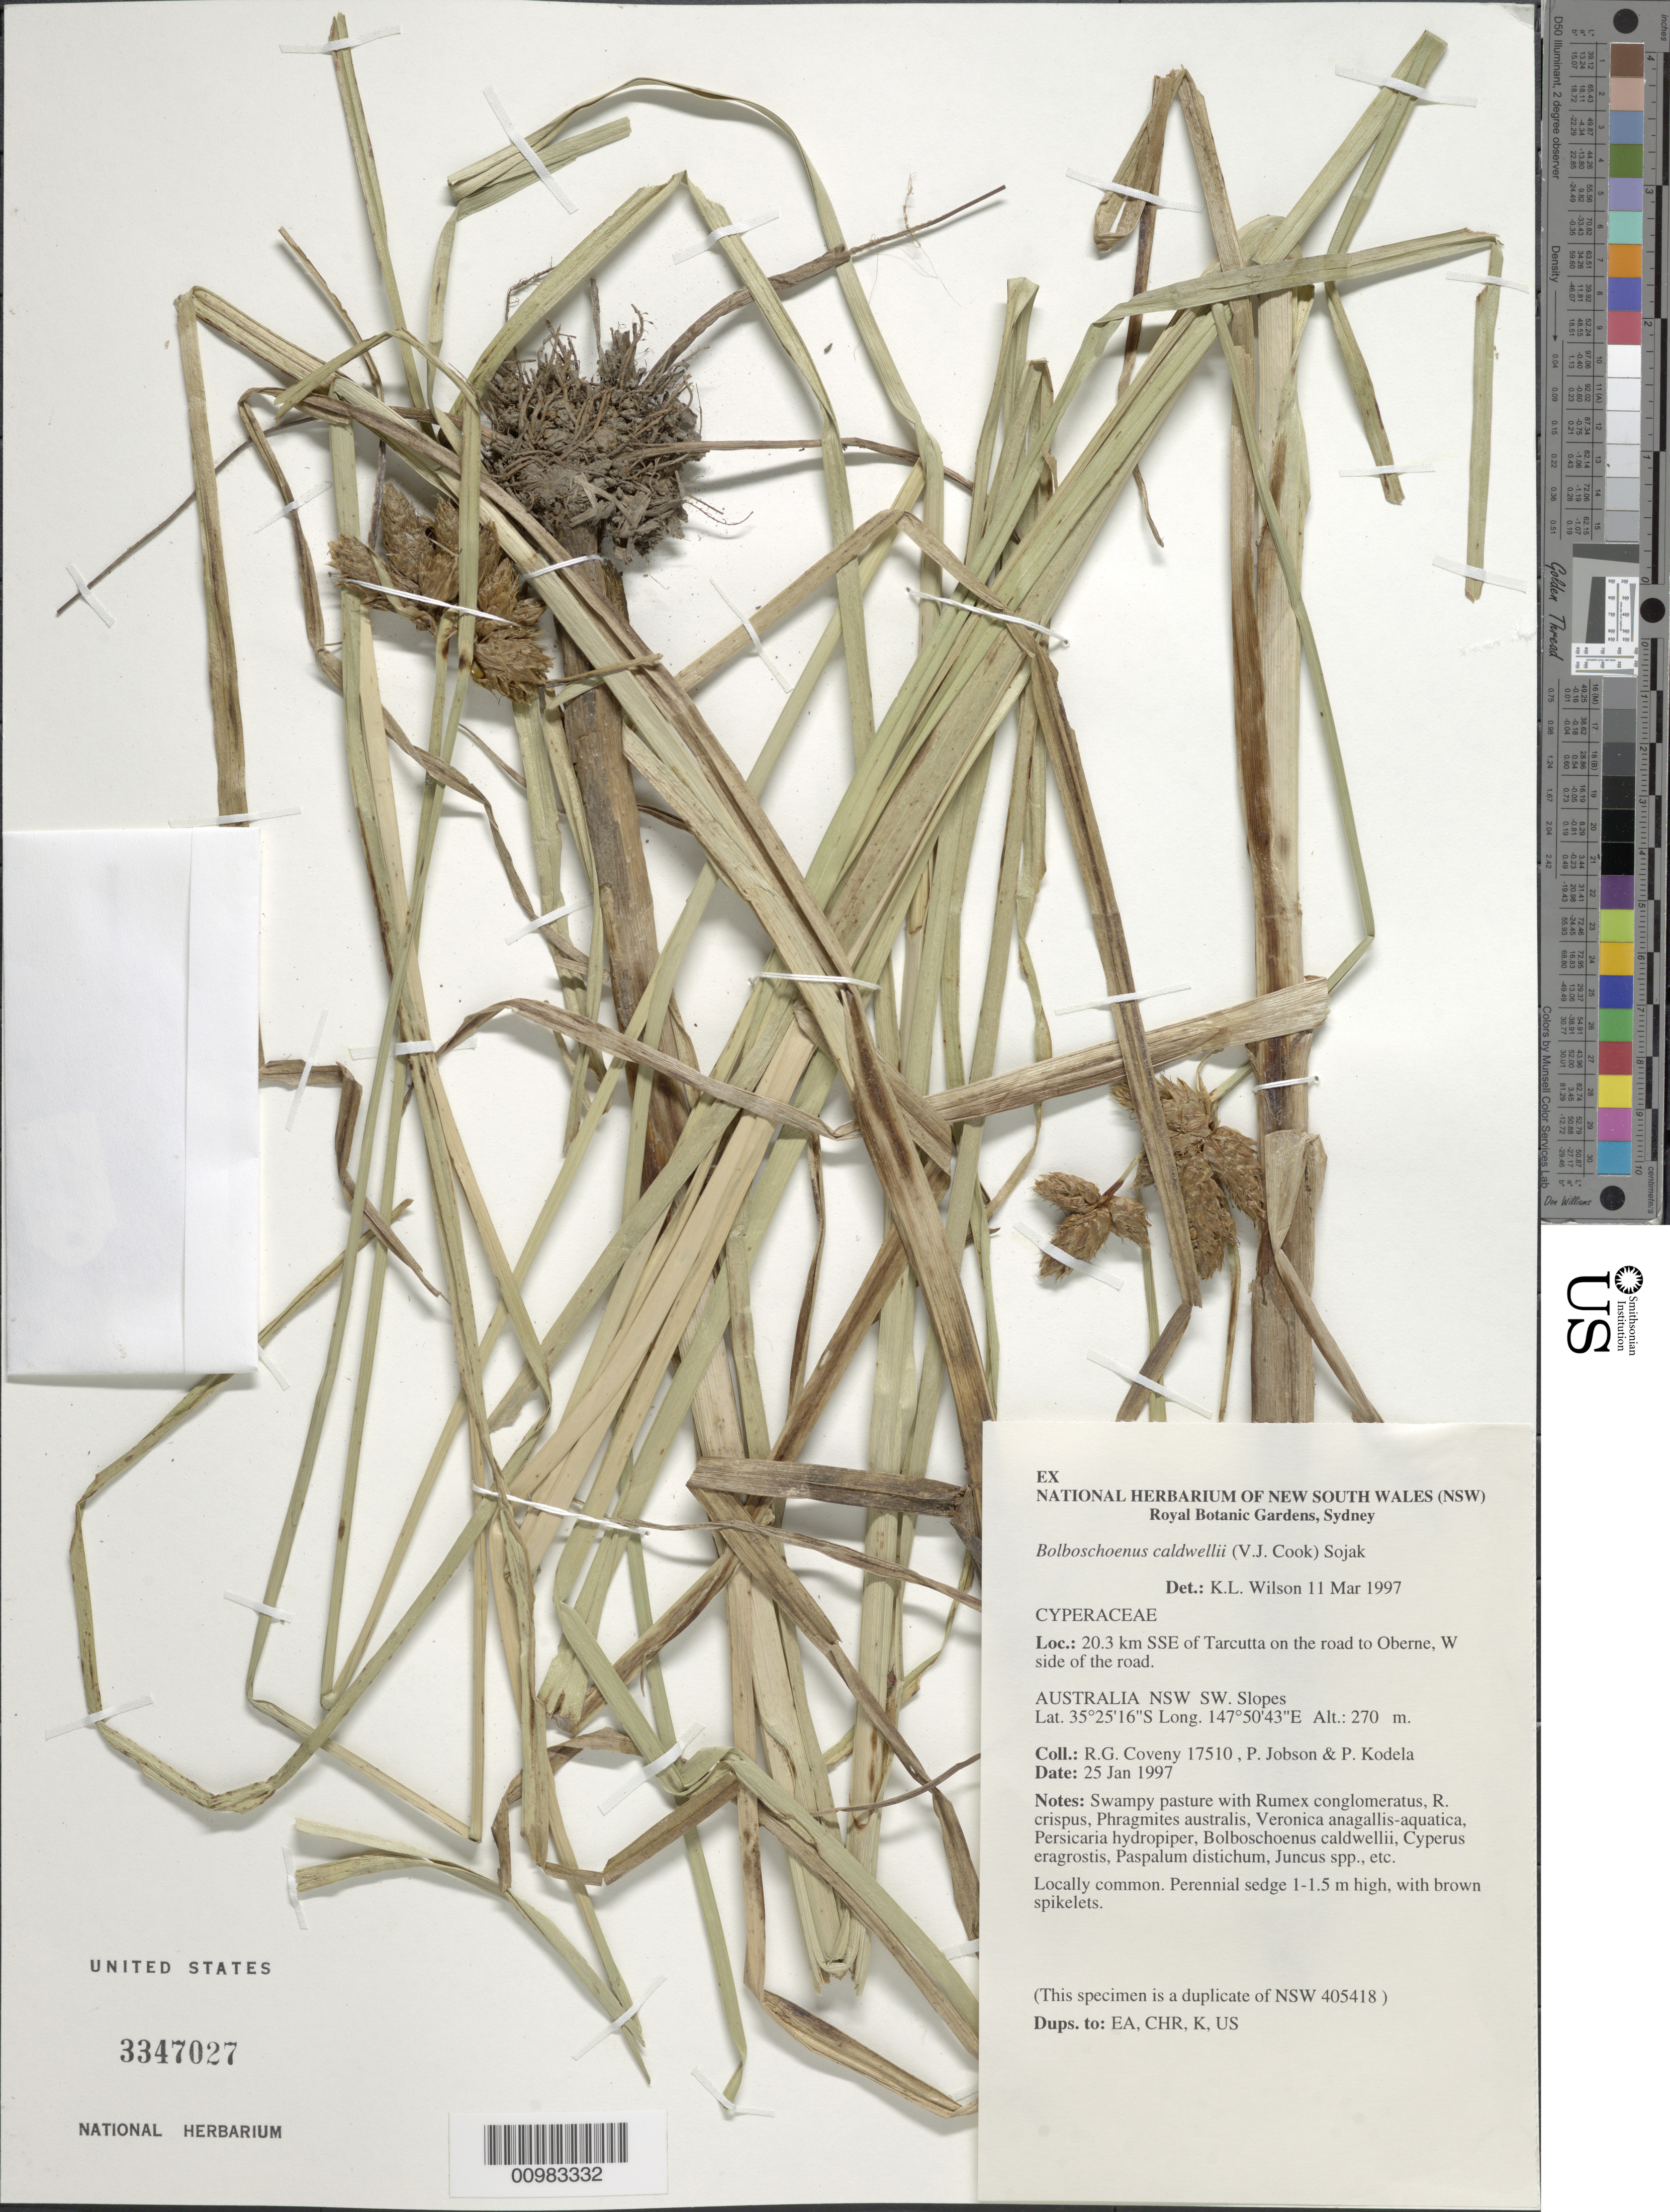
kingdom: Plantae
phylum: Tracheophyta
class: Liliopsida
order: Poales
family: Cyperaceae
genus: Bolboschoenus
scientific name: Bolboschoenus caldwellii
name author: (V.J. Cook) Soják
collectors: P. Jobson & P. Kodela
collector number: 17510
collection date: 1997-01-25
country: Australia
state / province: New South Wales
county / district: SW. Slopes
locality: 20.3 km SSE of Tarcutta on the road to Oberne, W side of the road.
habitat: Swampy pasture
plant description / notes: (record contributed by HISPID)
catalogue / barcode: US 3347027